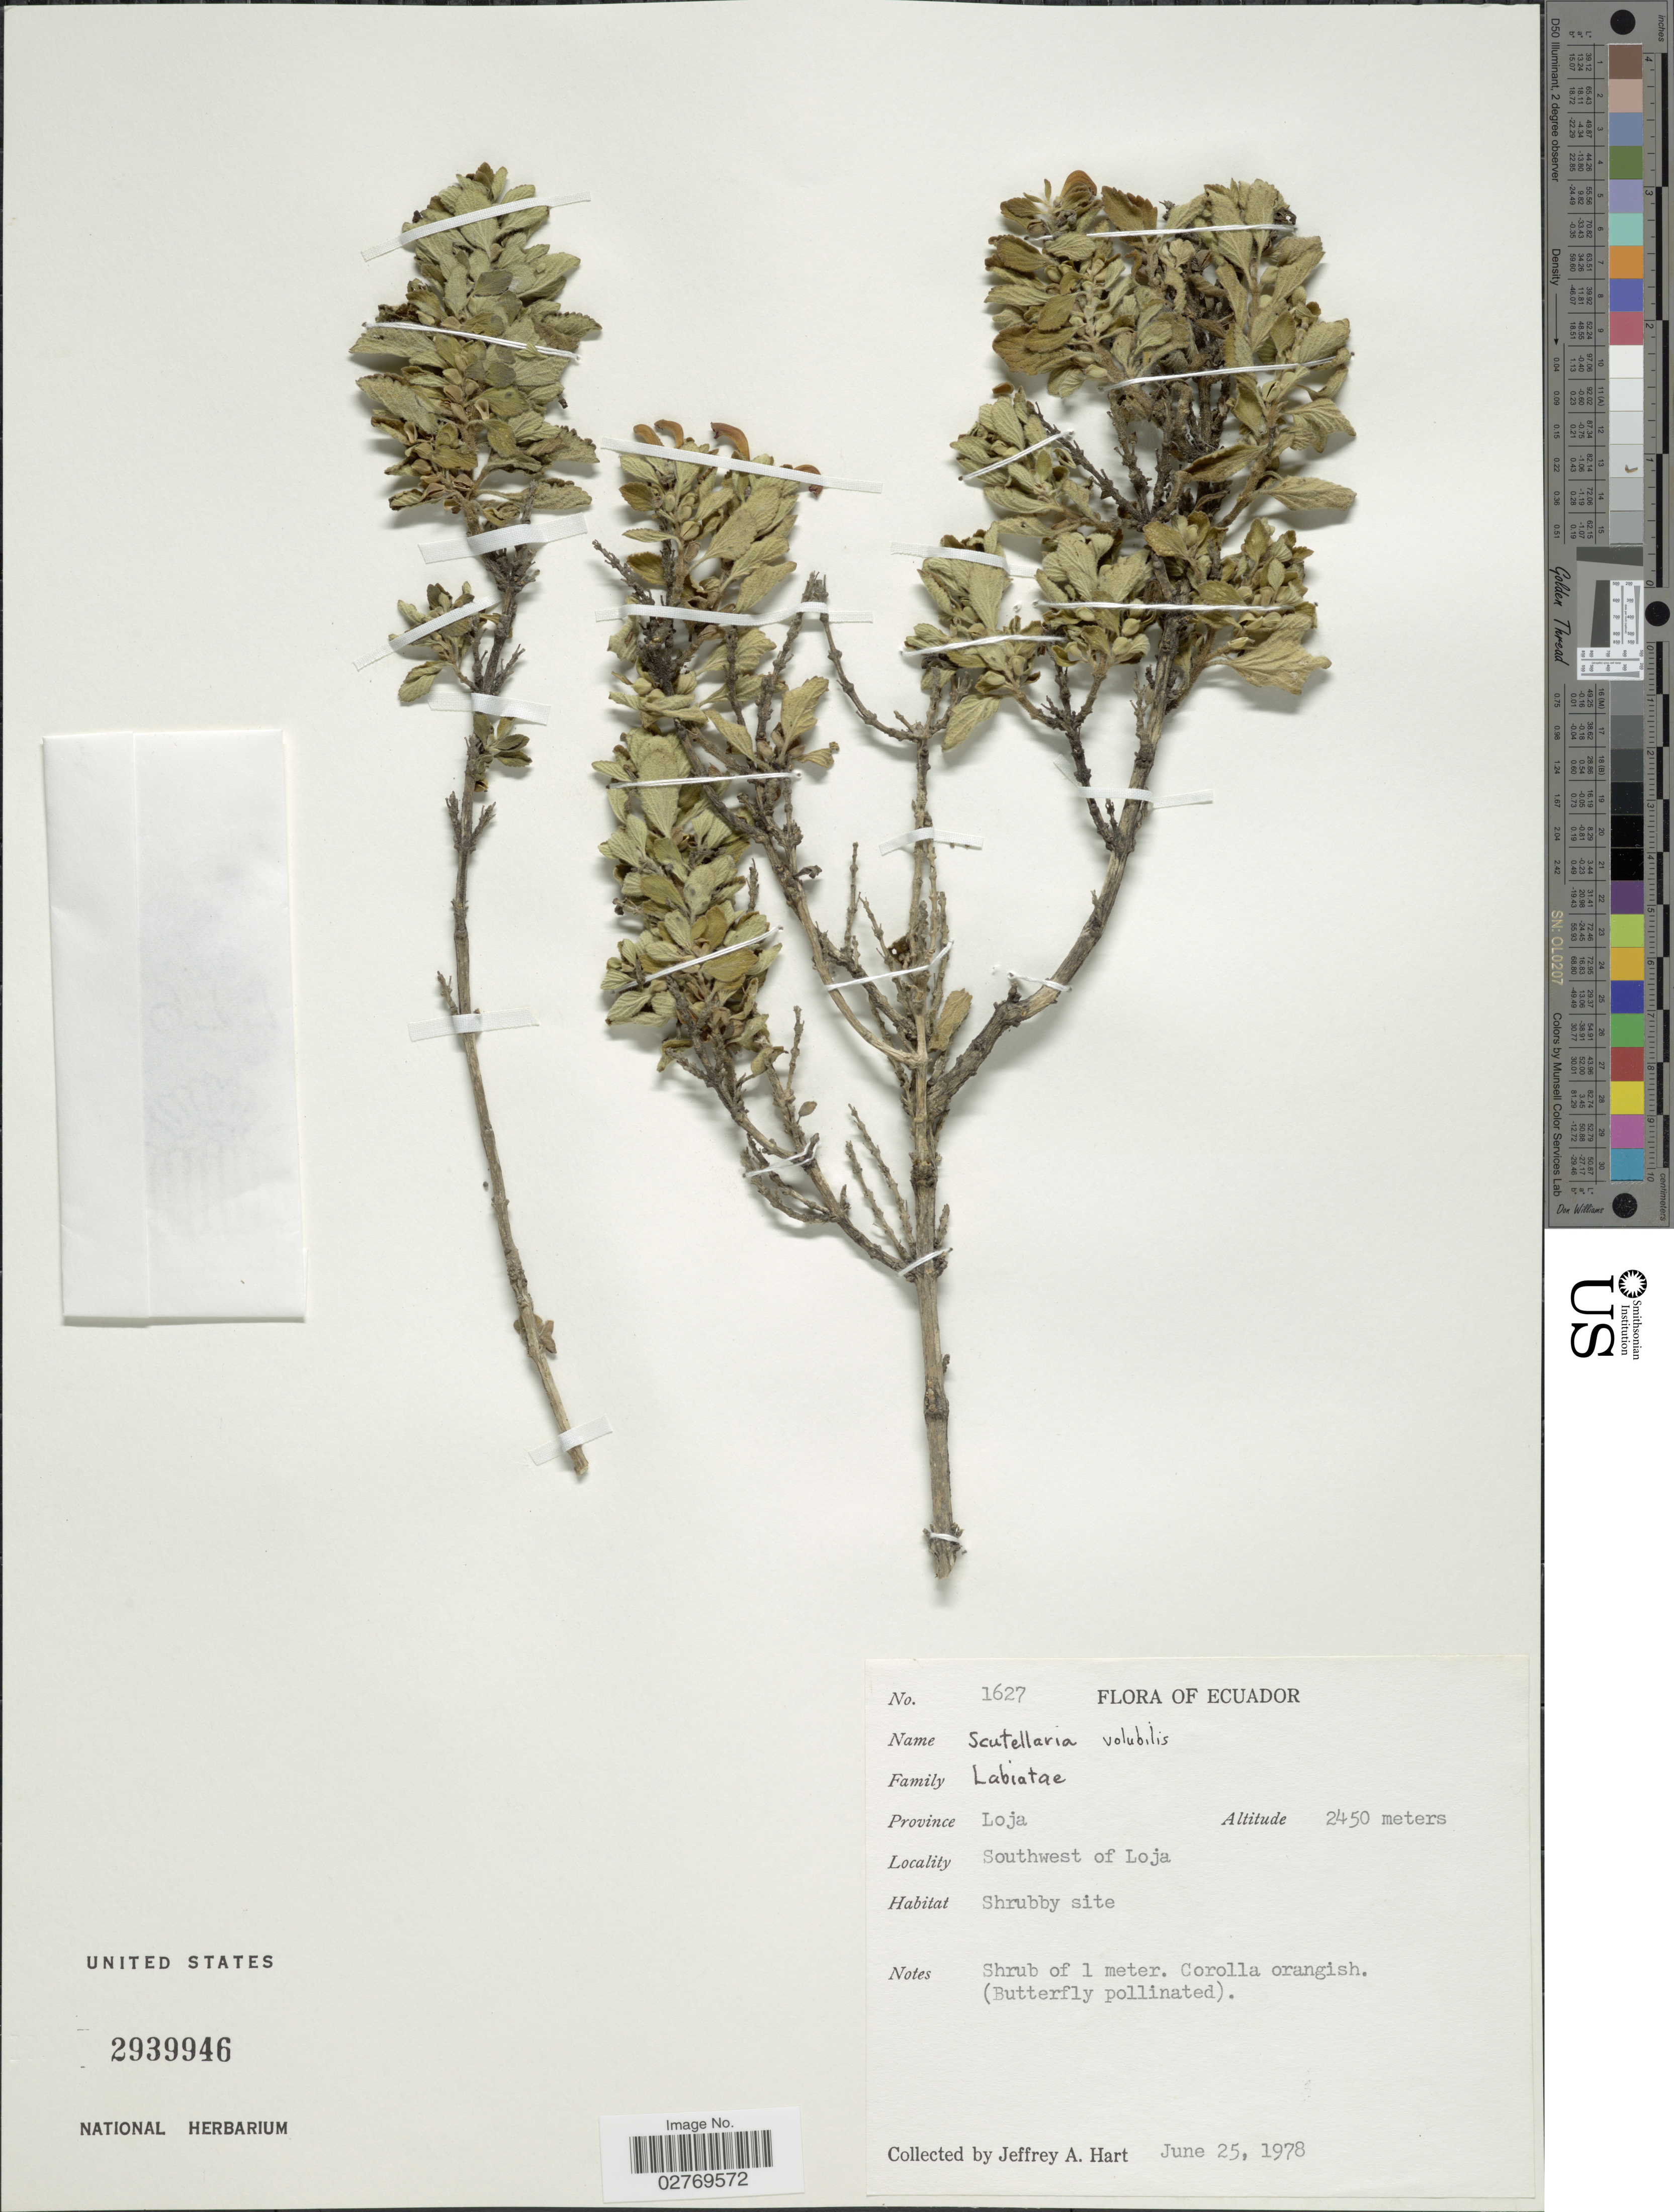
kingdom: Plantae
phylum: Tracheophyta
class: Magnoliopsida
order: Lamiales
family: Lamiaceae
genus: Scutellaria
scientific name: Scutellaria volubilis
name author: Kunth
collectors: J. A. Hart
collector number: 1627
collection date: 1978-06-25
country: Ecuador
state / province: Loja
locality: Southwest of Loja.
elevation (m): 2450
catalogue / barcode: US 2939946